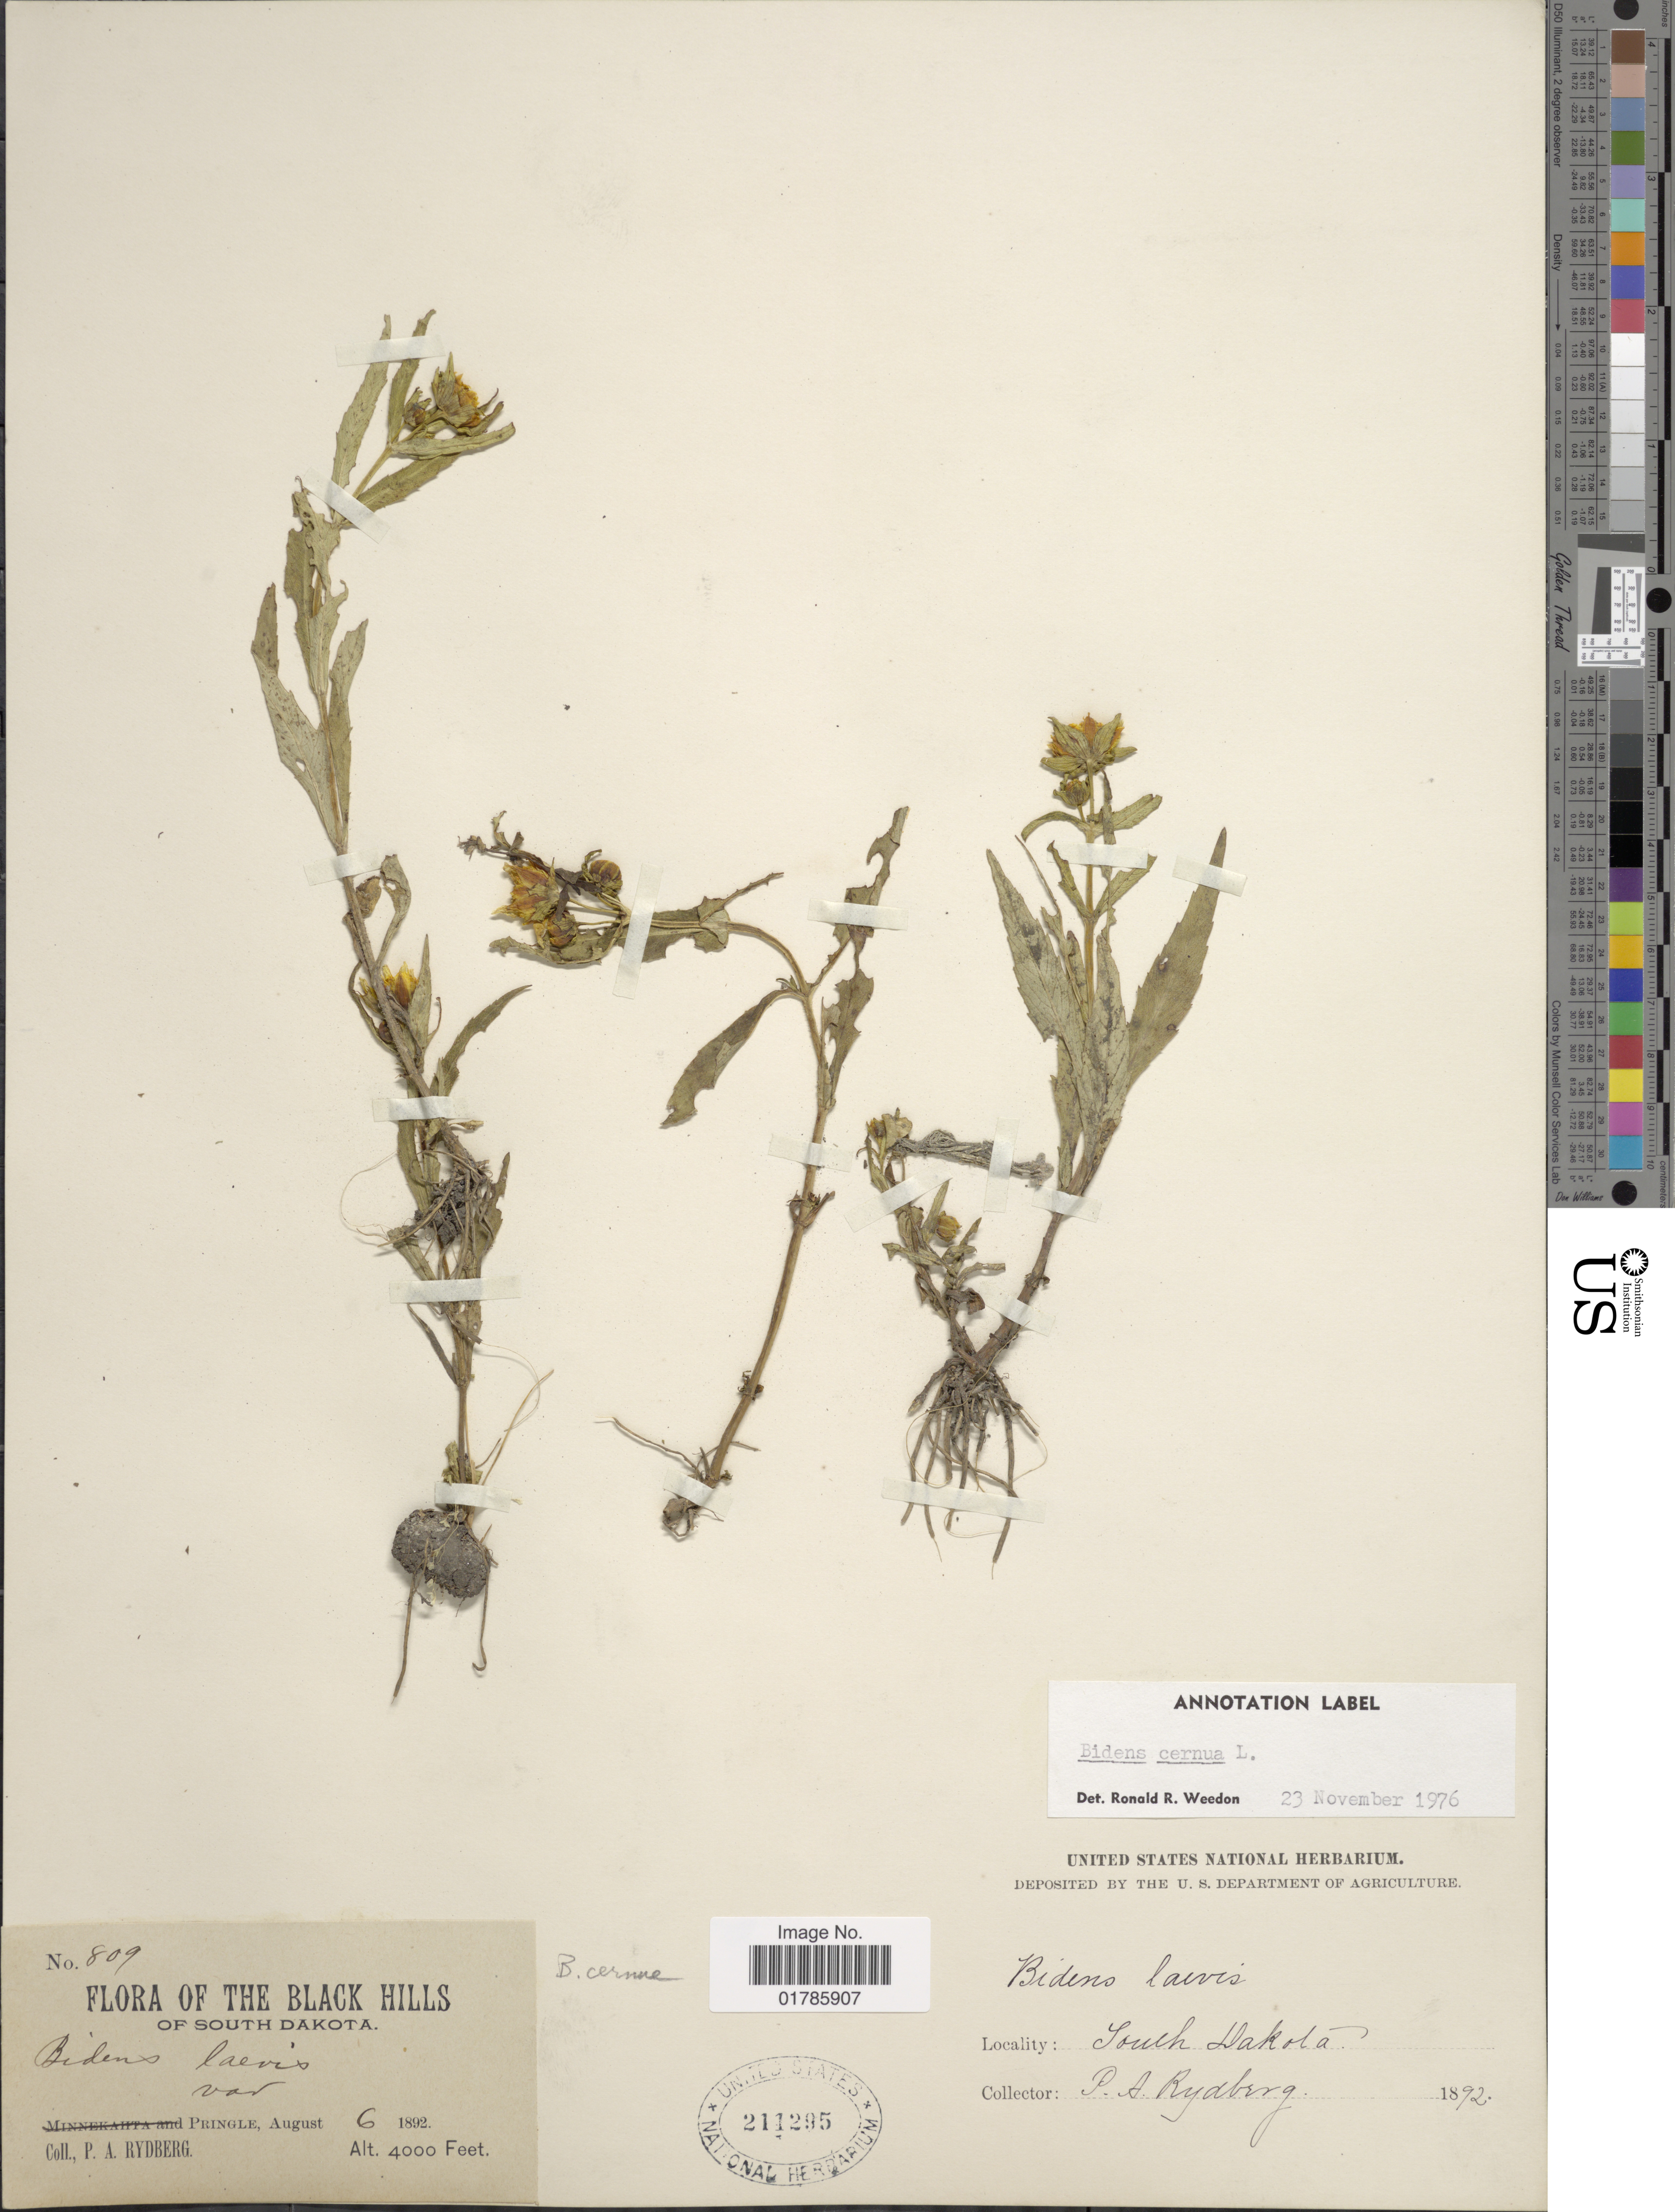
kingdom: Plantae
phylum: Tracheophyta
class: Magnoliopsida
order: Asterales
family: Asteraceae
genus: Bidens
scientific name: Bidens cernua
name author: L.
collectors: P. A. Rydberg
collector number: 809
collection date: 1892-08-06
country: United States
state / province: South Dakota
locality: The Black Hills of South Dakota, Pringle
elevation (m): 1219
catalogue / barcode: US 211295